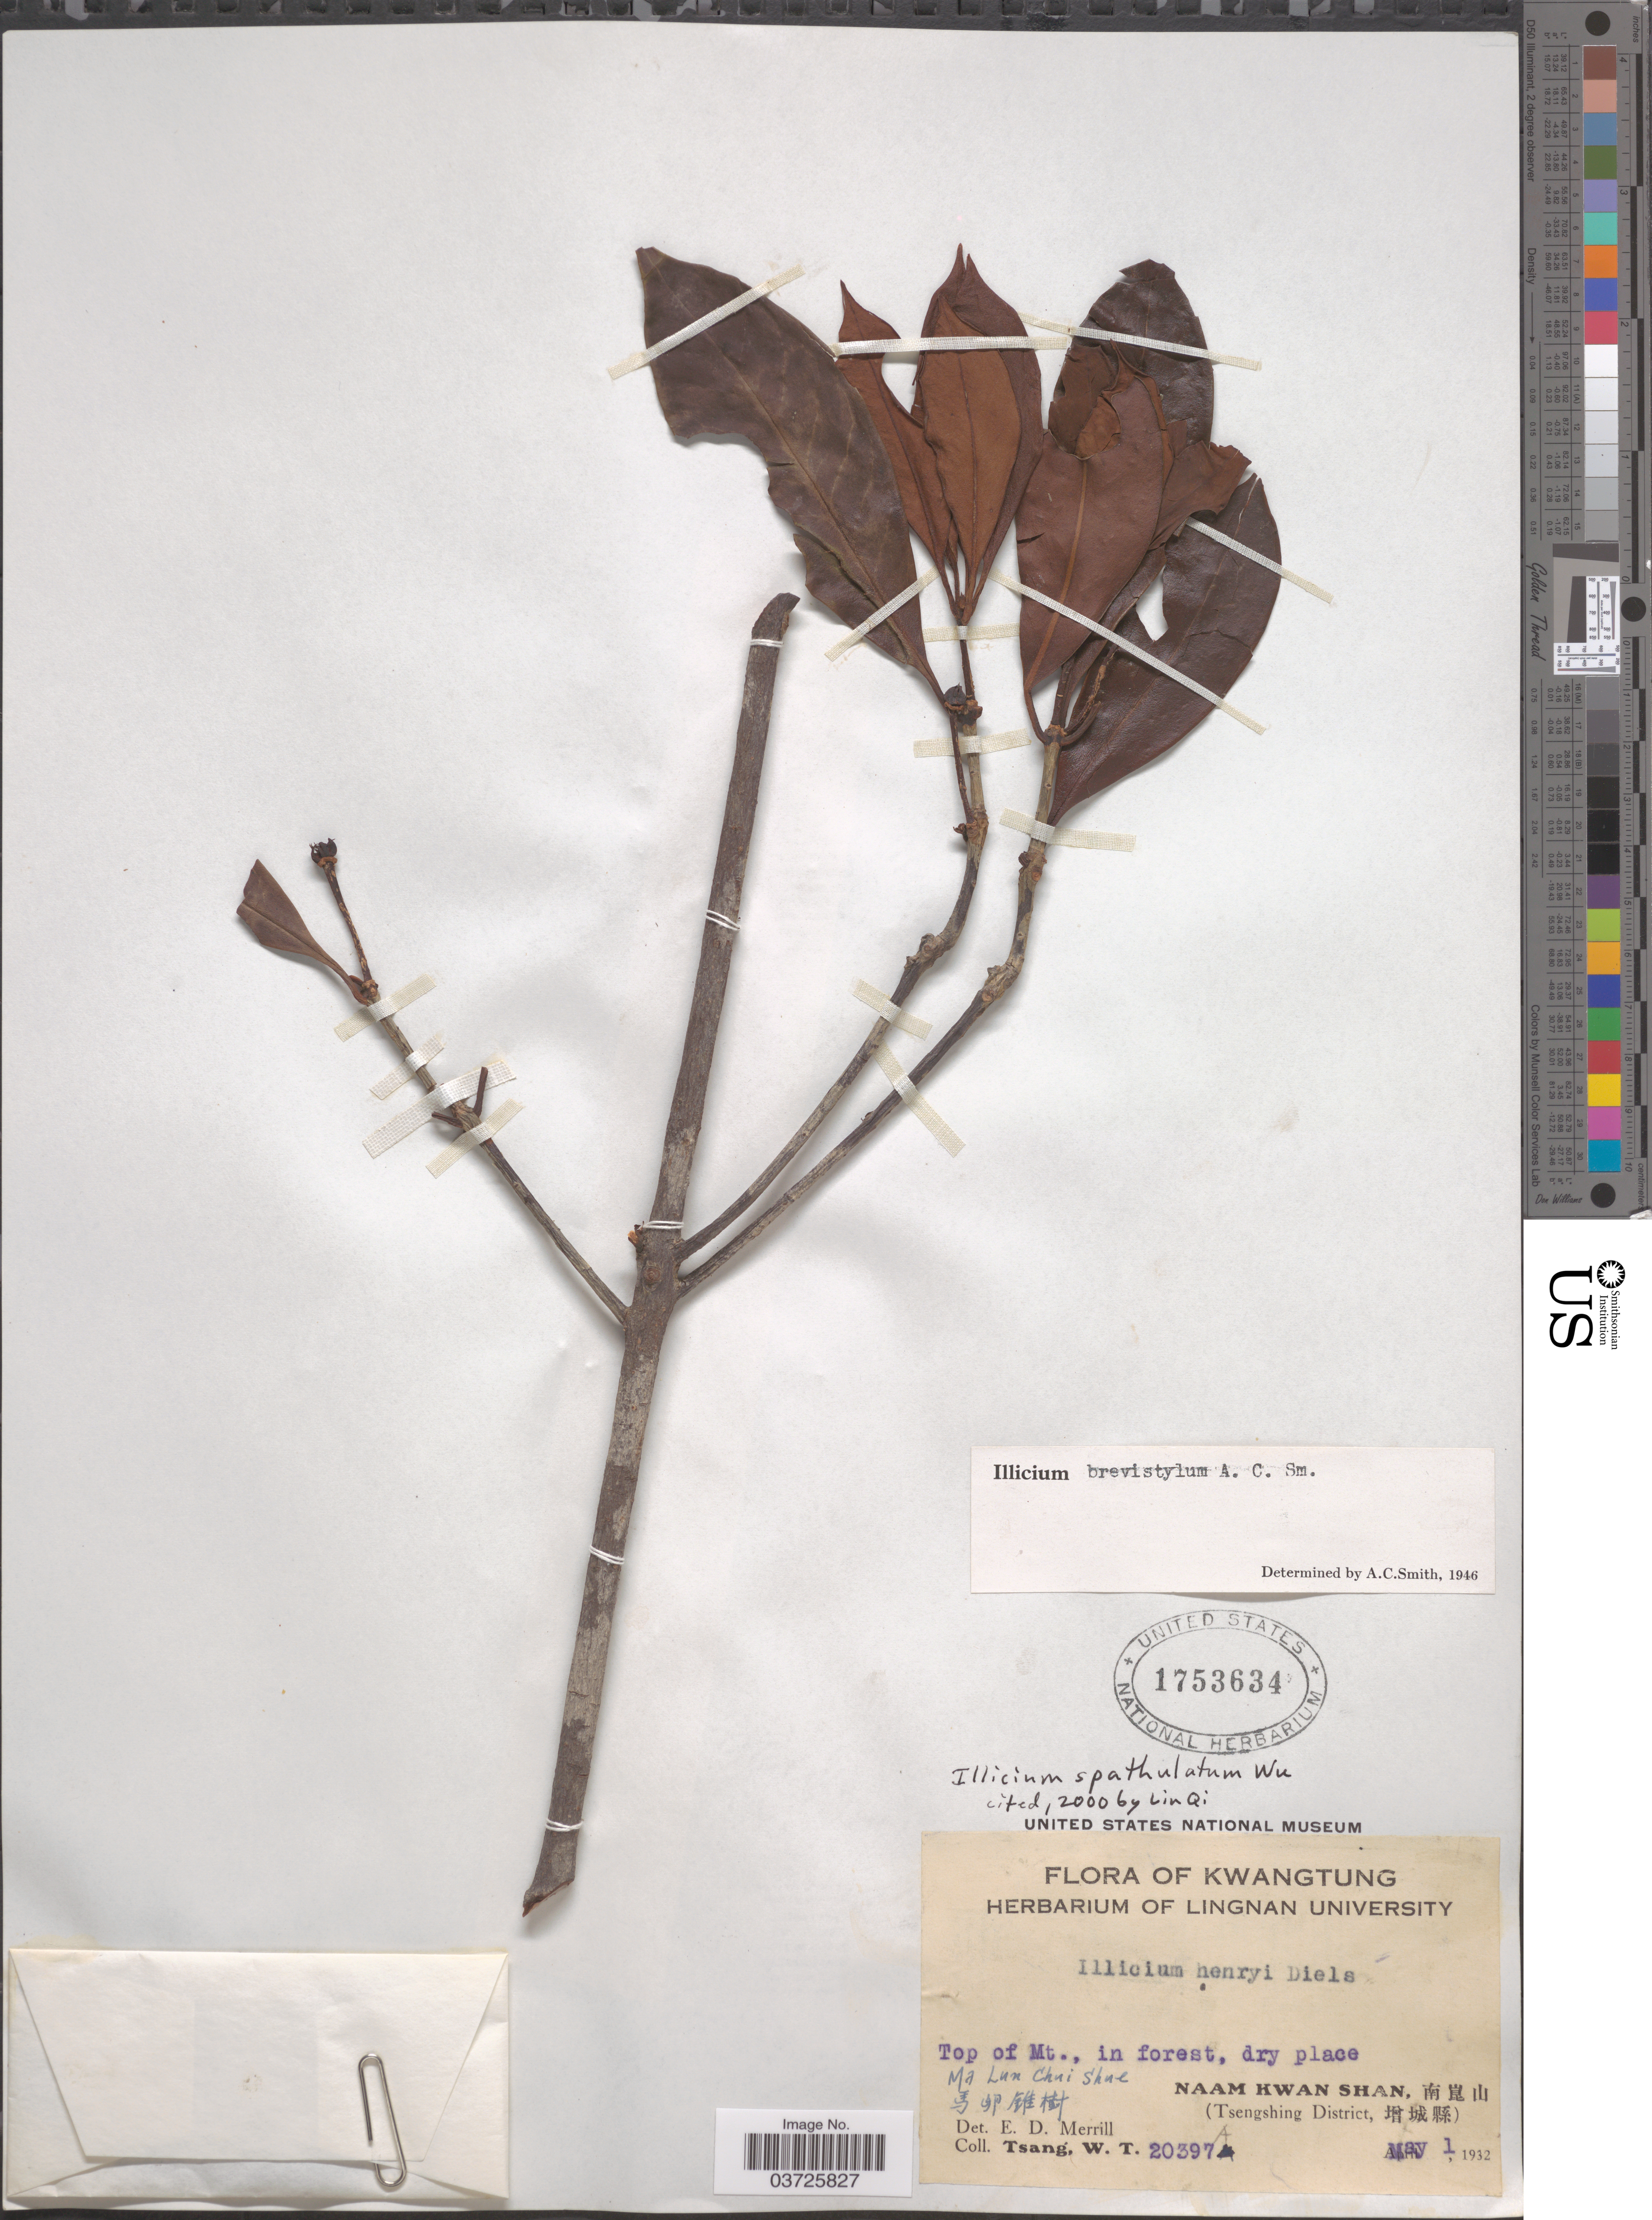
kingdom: Plantae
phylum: Tracheophyta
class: Magnoliopsida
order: Austrobaileyales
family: Schisandraceae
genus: Illicium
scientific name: Illicium spathulatum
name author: Wu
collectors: W. T. Tsang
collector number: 20397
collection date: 1932-05-01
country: China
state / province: Guangdong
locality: Kwangtung. Top of Mt., in forest. Ma Lun Chui Shue X. Naam Kwan Shan, X. (Tsengshing District, X).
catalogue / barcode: US 1753634